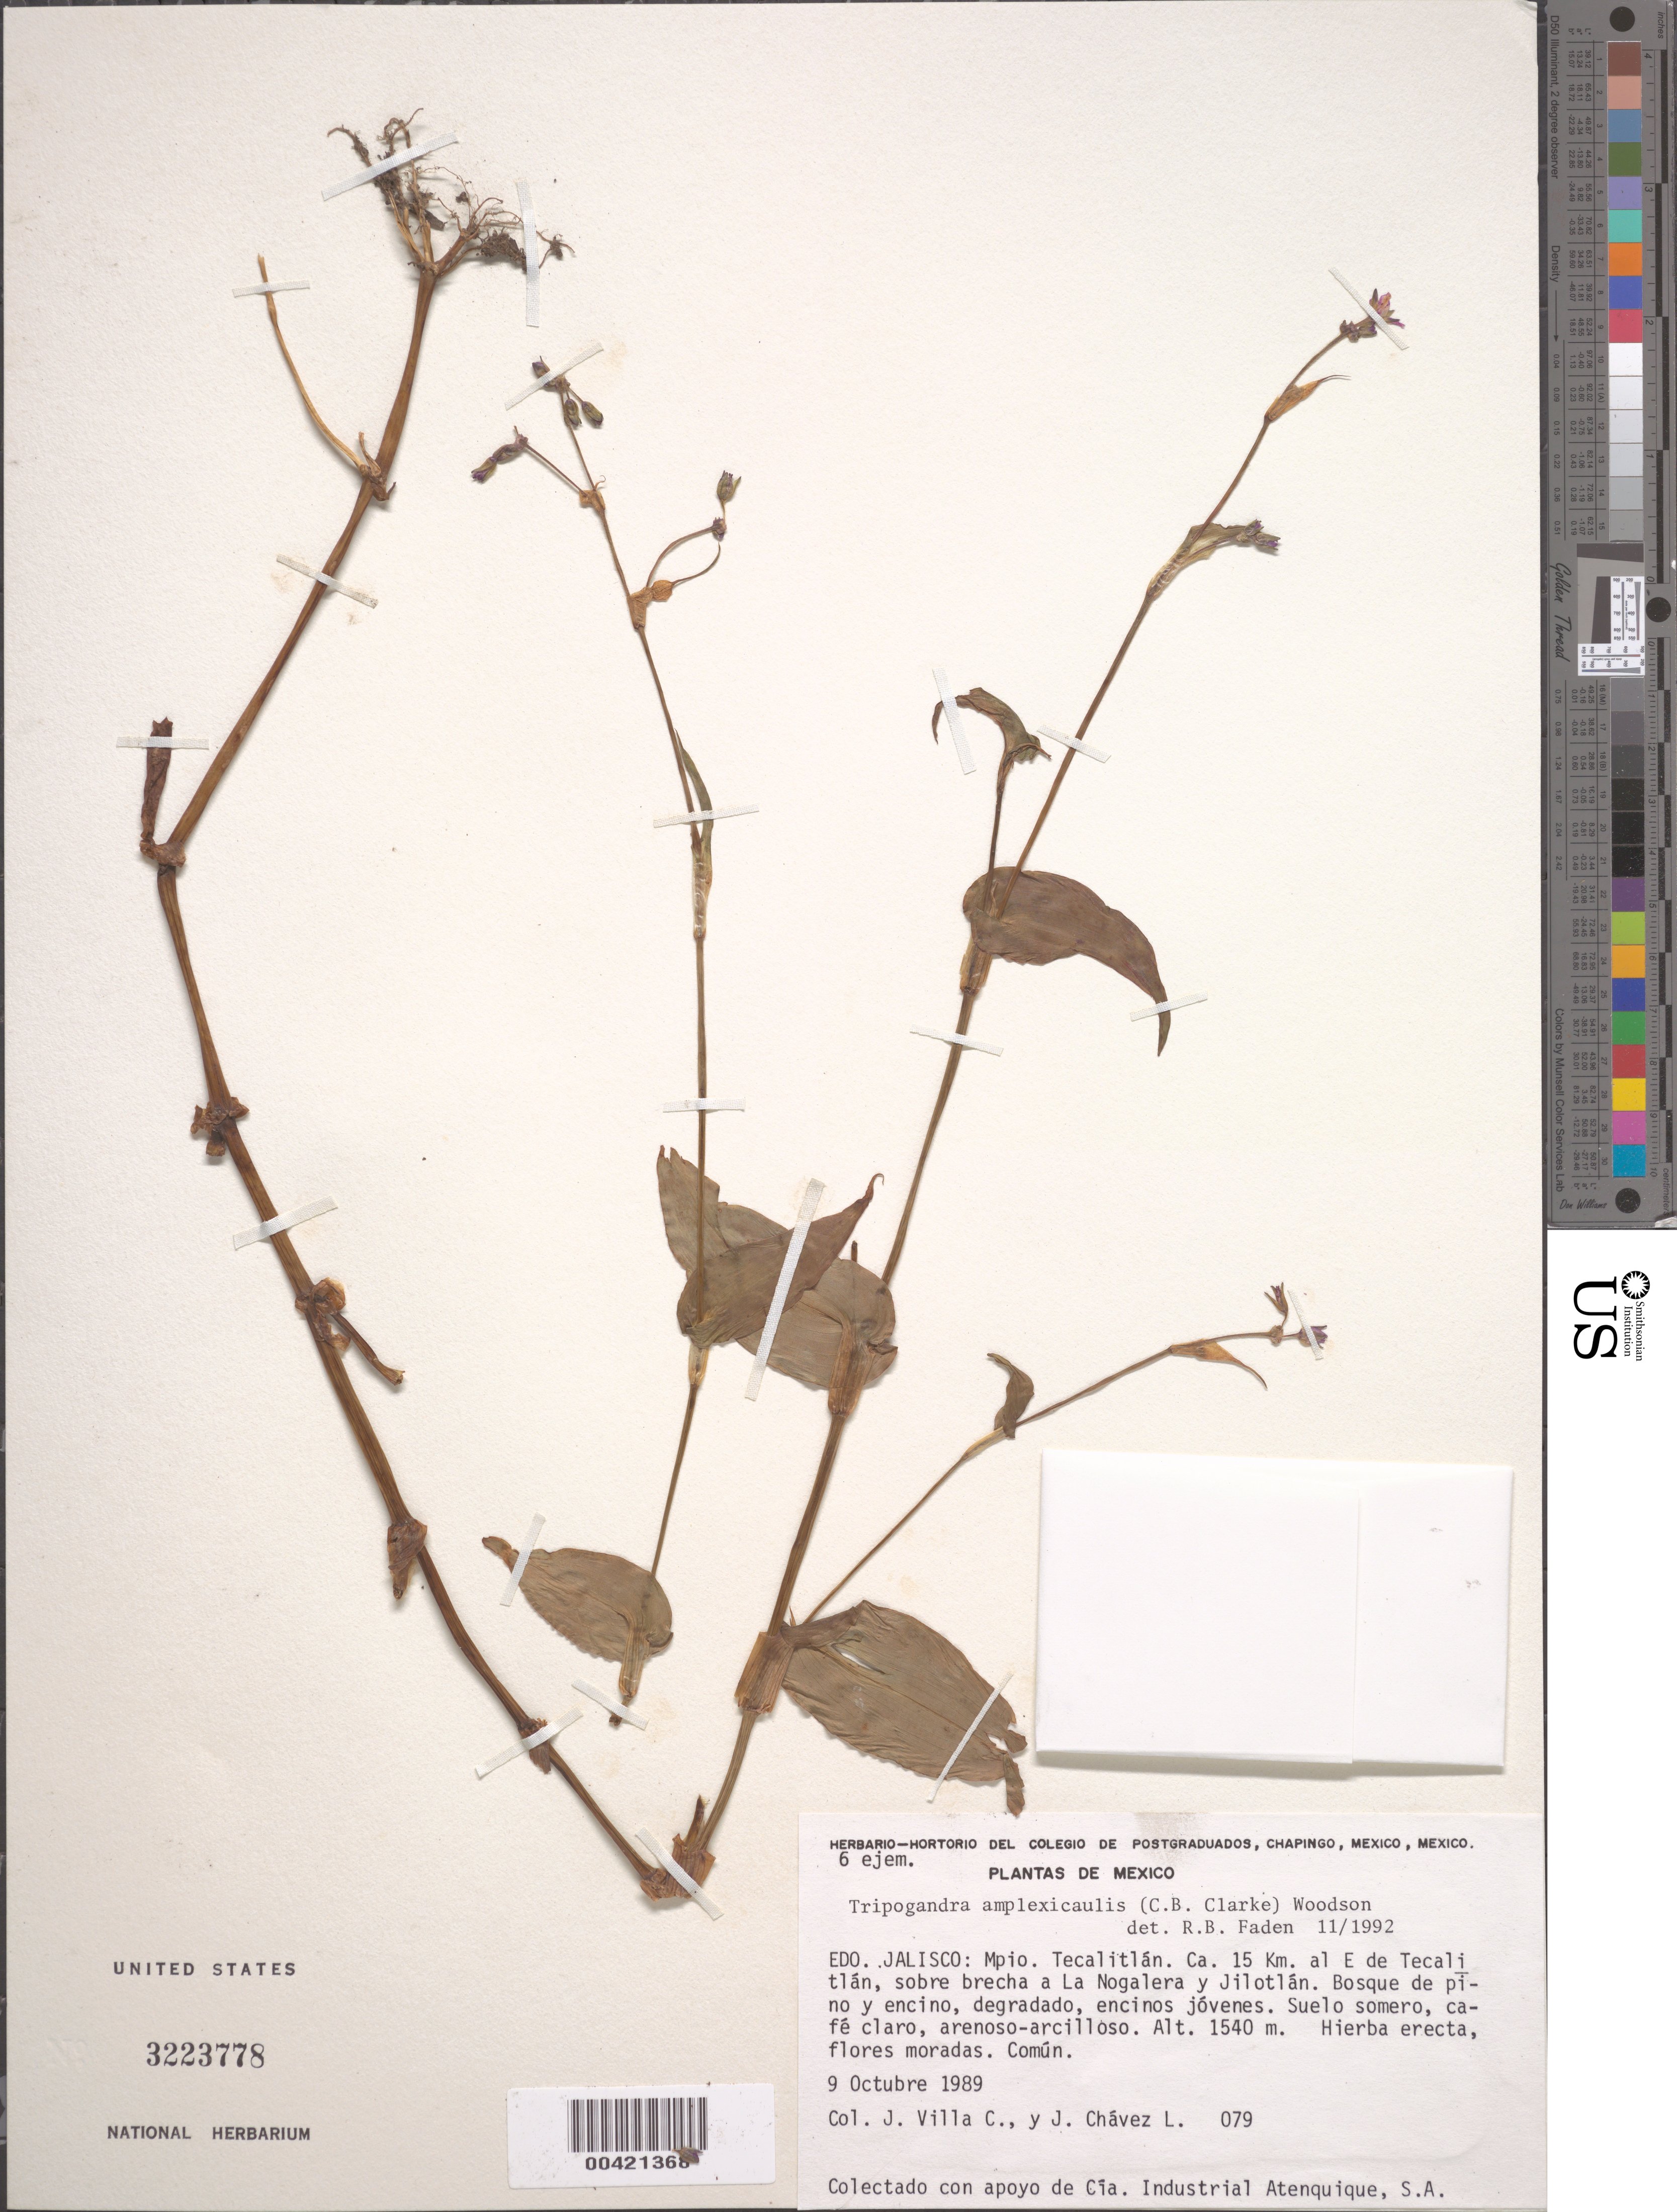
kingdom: Plantae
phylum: Tracheophyta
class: Liliopsida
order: Commelinales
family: Commelinaceae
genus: Tripogandra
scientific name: Tripogandra amplexicaulis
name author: (Klotzsch ex C.B. Clarke) Woodson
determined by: Faden, Robert B., (US), Smithsonian Institution - National Museum of Natural History (UNITED STATES)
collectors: J. Villa C. & J. Chavez L.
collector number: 079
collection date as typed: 09 Oct 1989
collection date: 1989-10-09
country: Mexico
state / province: Jalisco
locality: Tecalitlan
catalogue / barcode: US 3223778